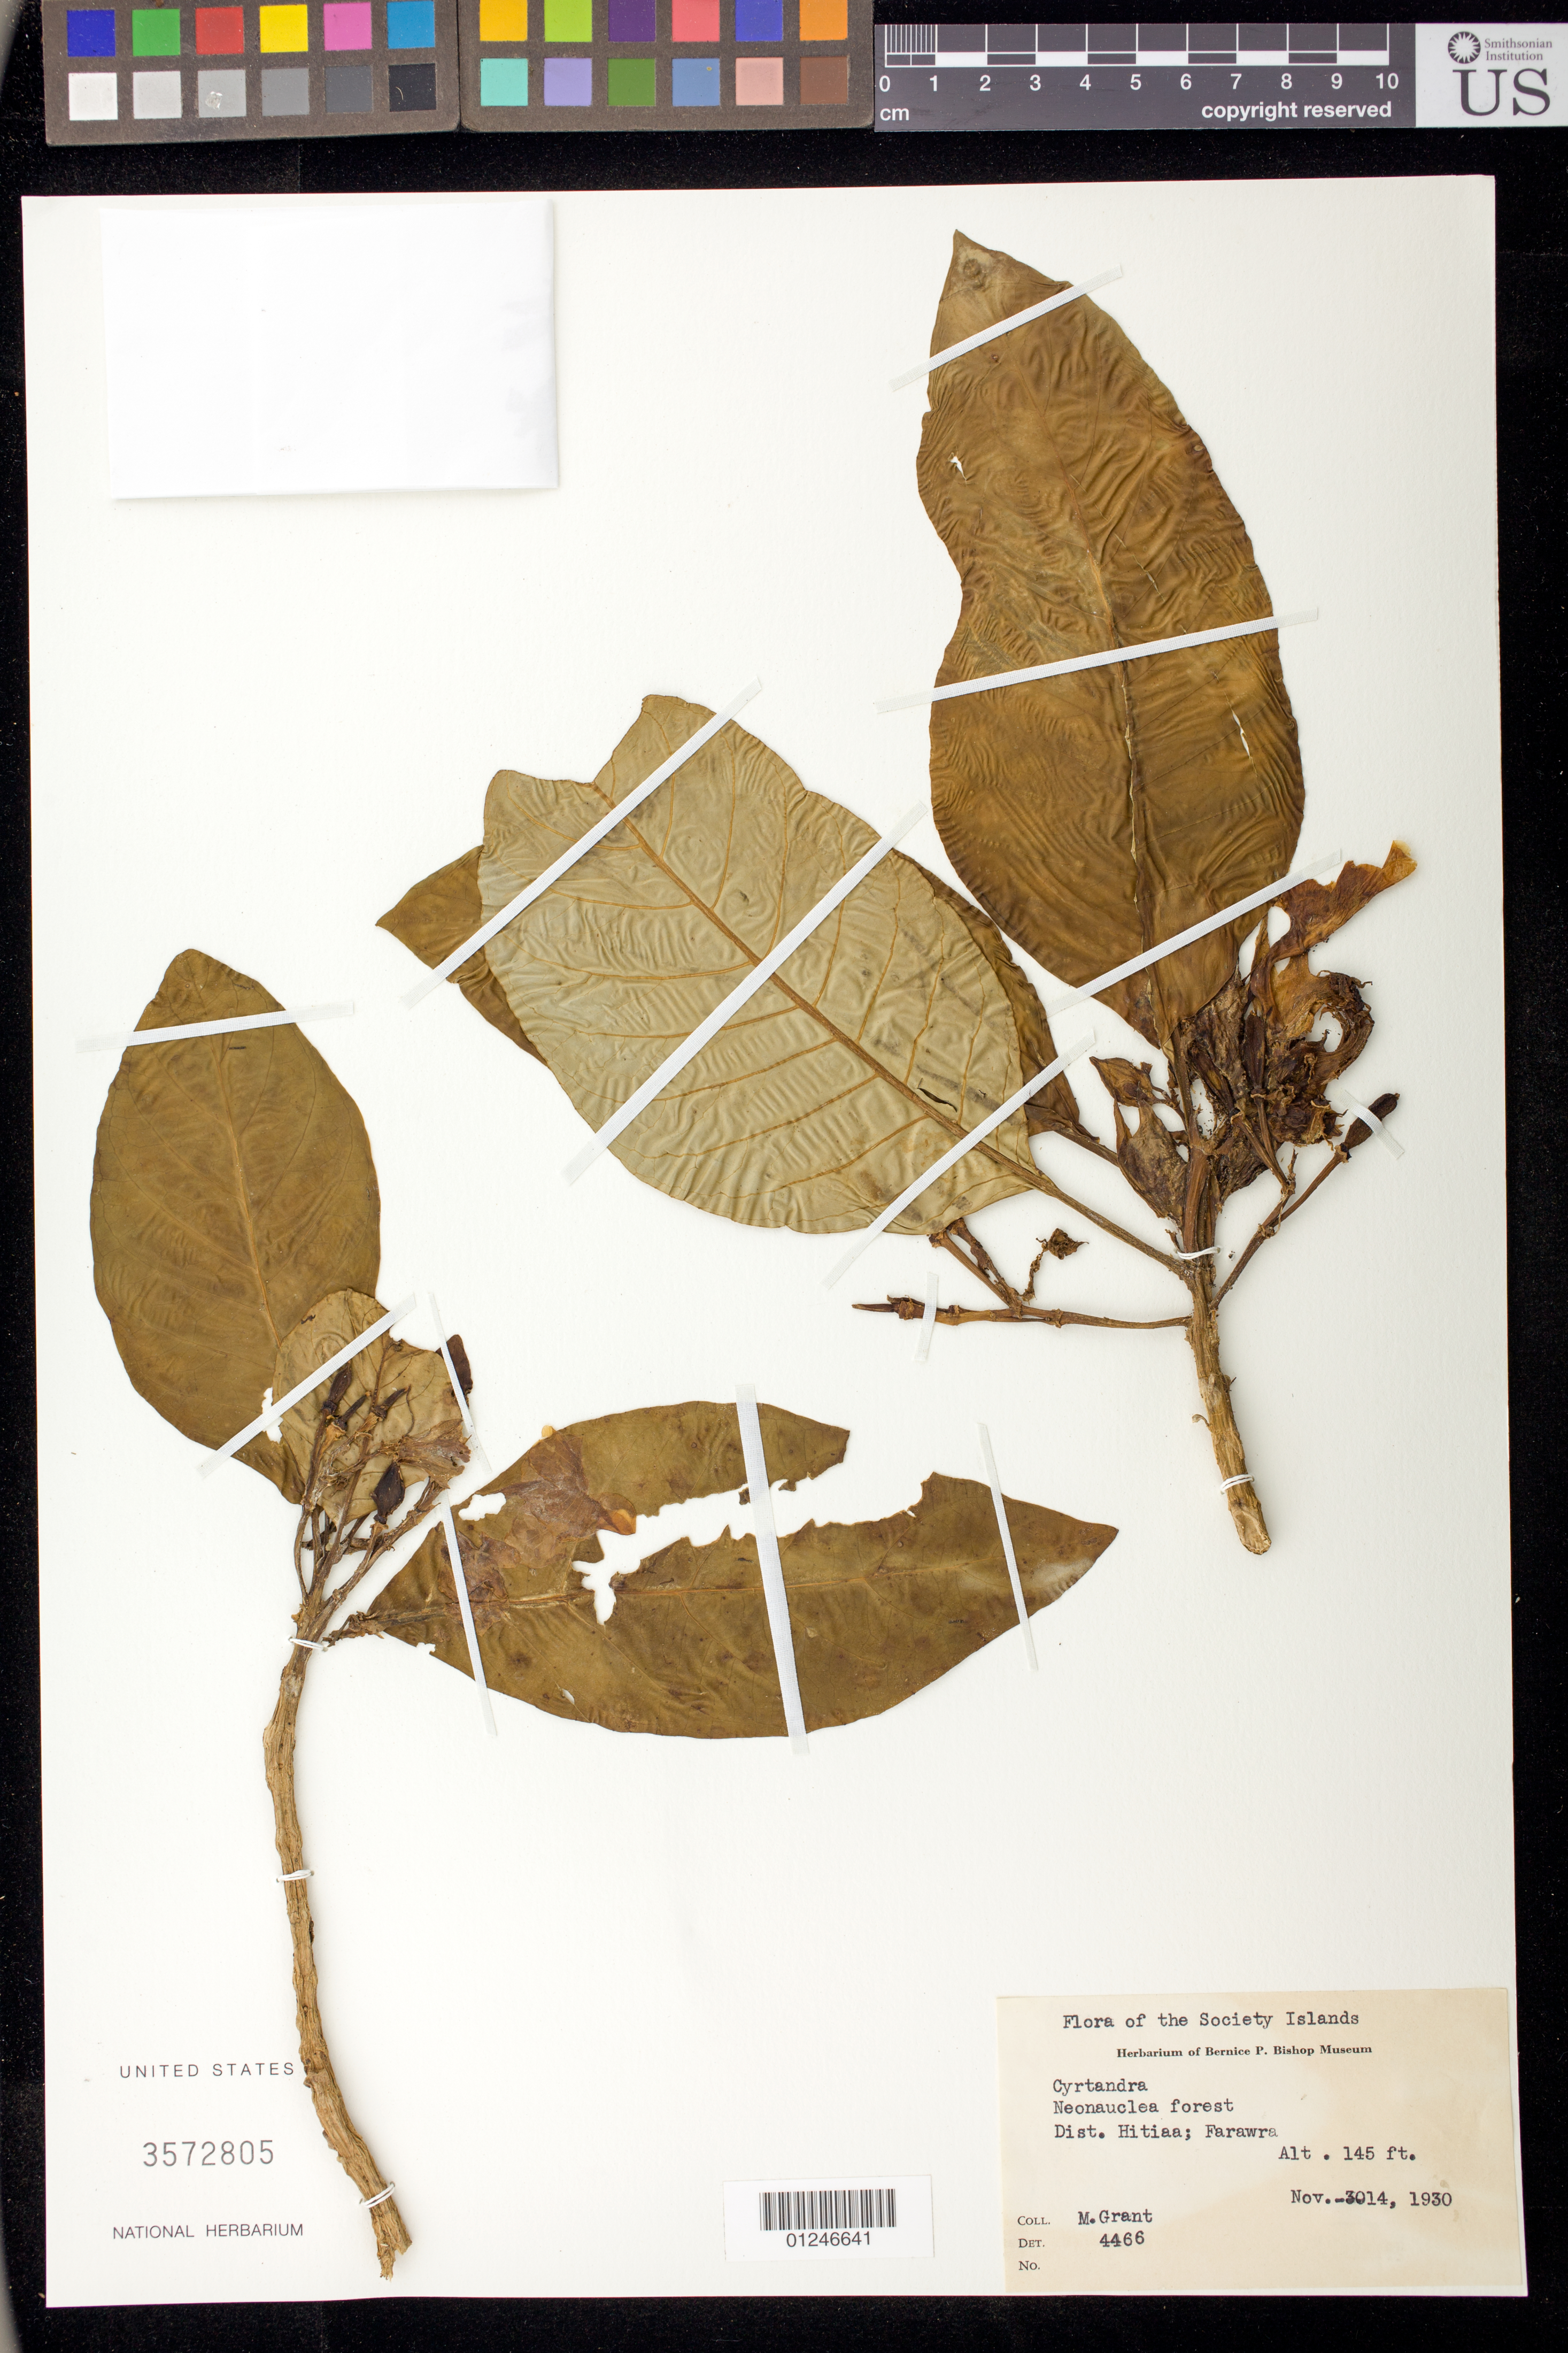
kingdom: Plantae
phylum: Tracheophyta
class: Magnoliopsida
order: Lamiales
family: Gesneriaceae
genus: Cyrtandra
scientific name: Cyrtandra sp.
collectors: M. L. Grant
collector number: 4466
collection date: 1930-11-14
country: French Polynesia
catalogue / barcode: US 3572805